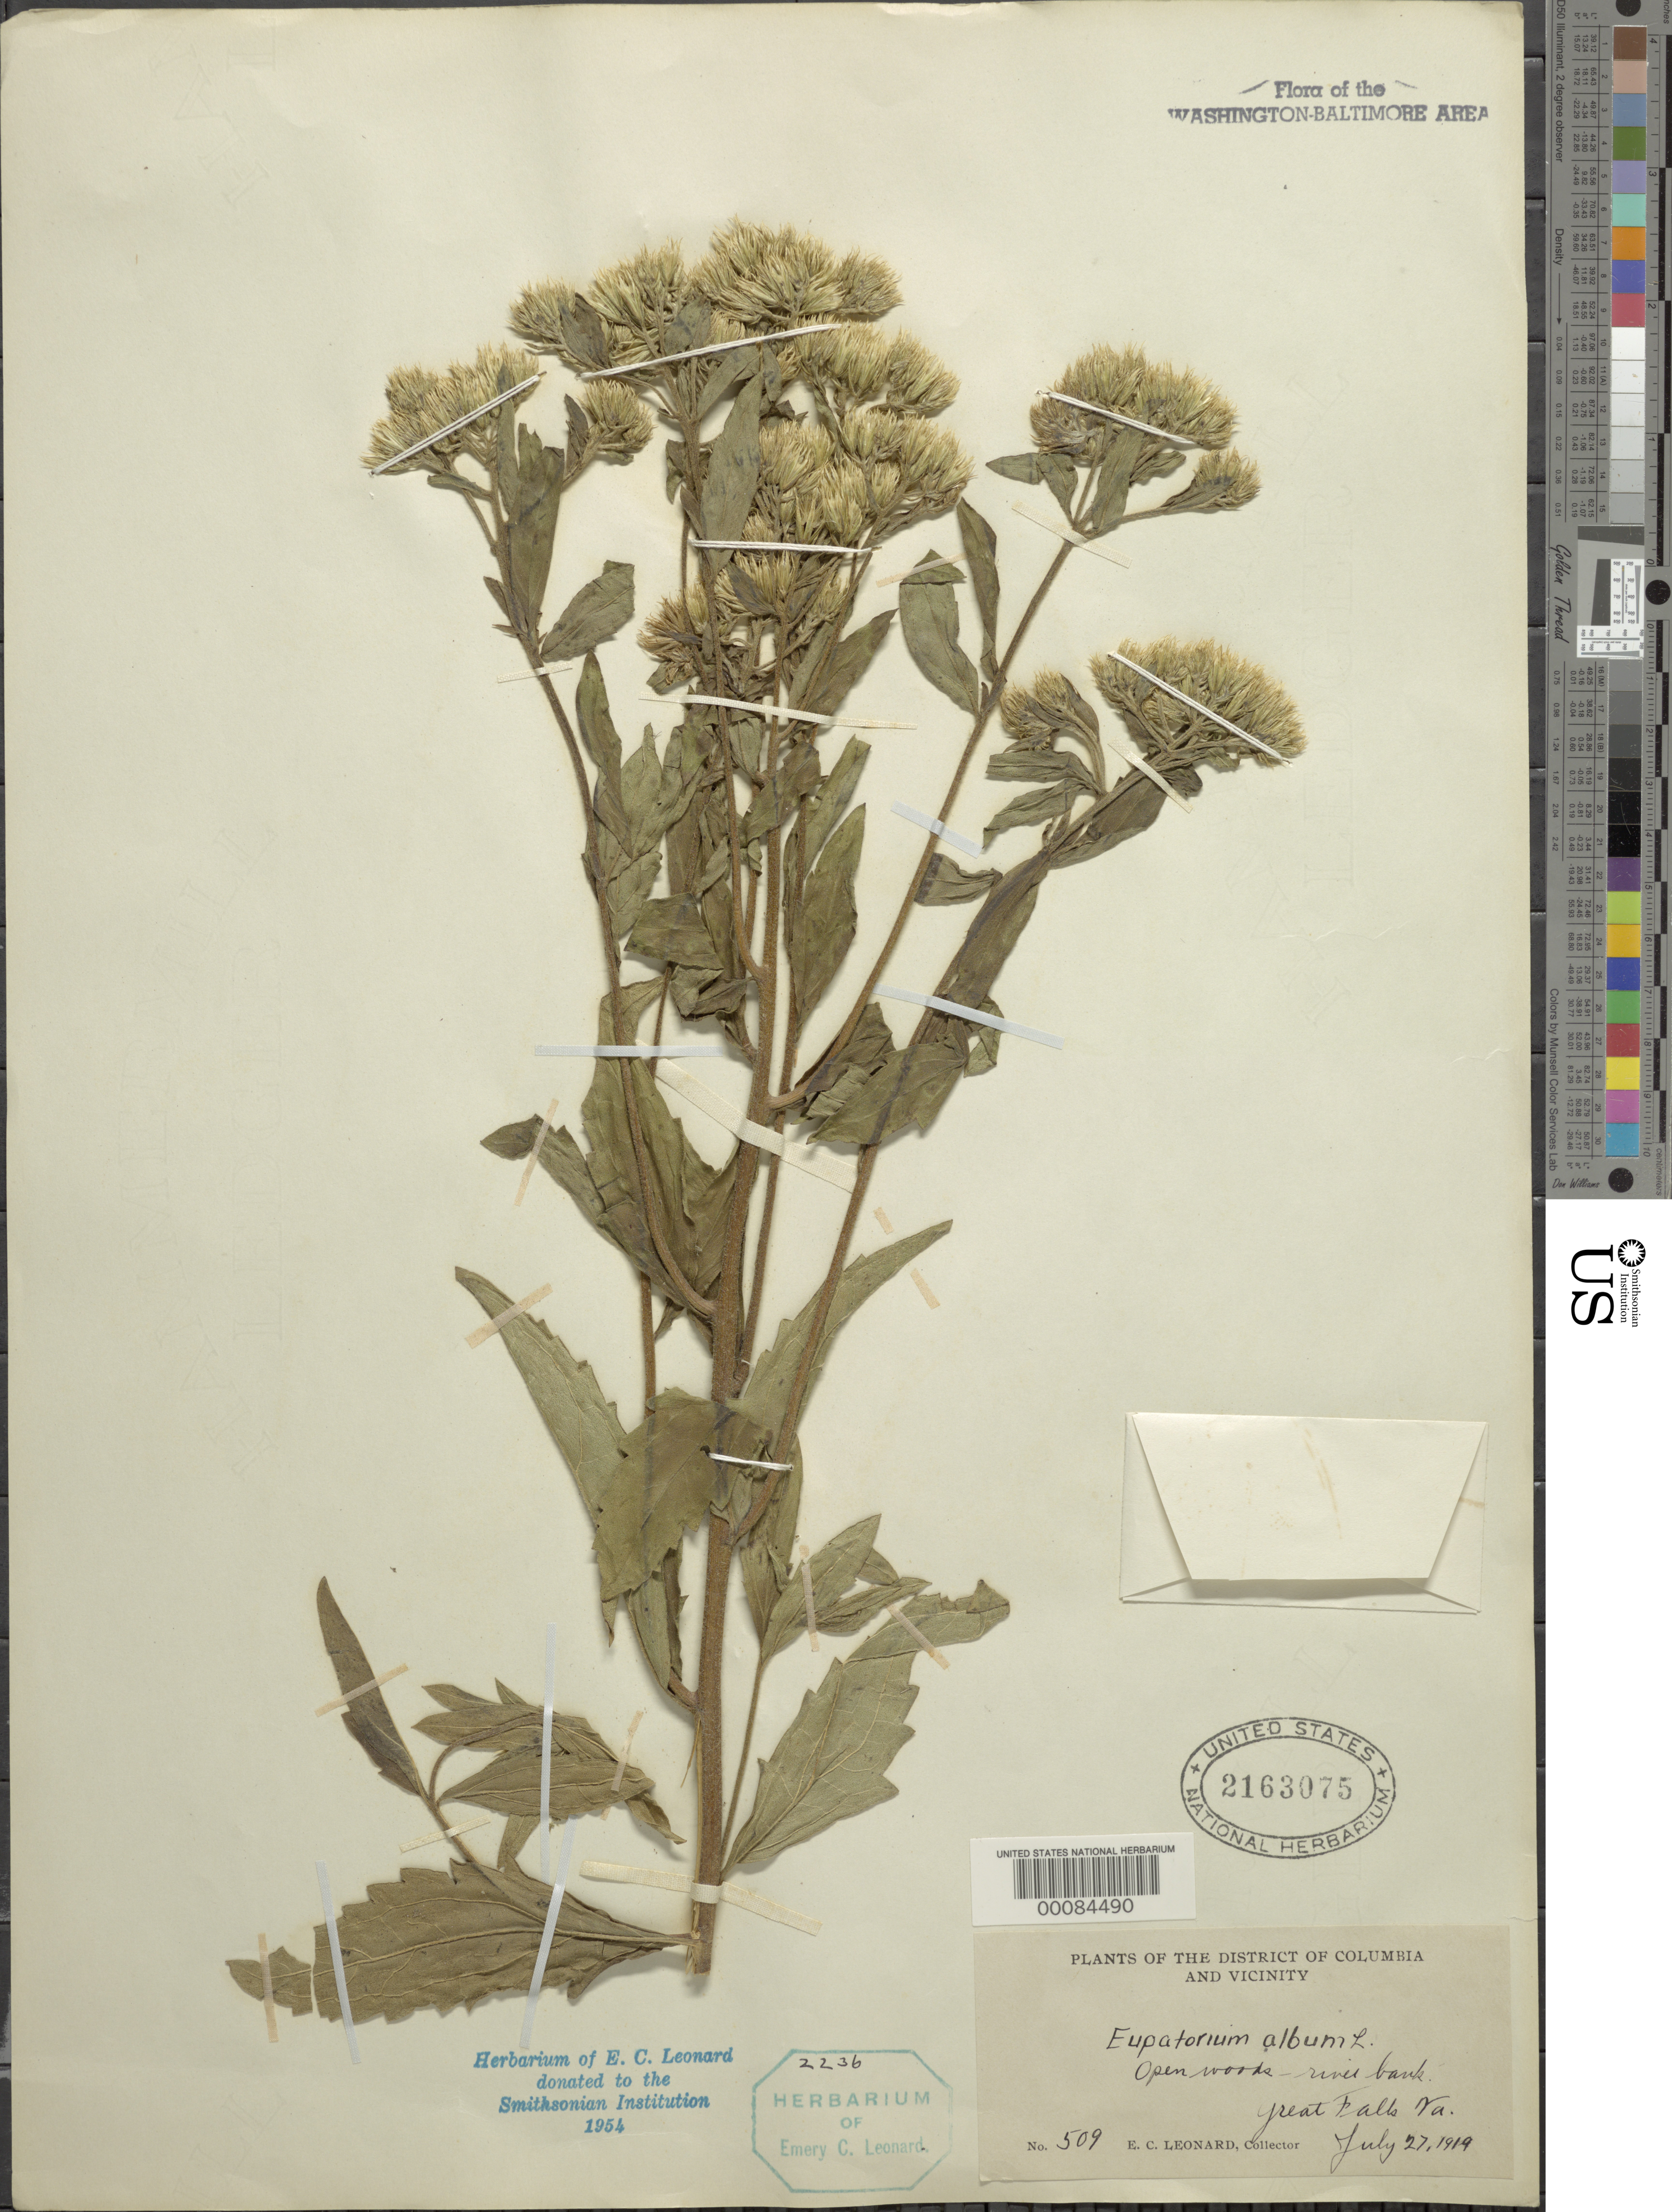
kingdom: Plantae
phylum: Tracheophyta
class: Magnoliopsida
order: Asterales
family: Asteraceae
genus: Eupatorium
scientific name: Eupatorium album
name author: L.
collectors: E. C. Leonard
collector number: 509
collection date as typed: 27 Jul 1919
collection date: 1919-07-27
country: United States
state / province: Virginia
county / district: Fairfax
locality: Great Falls C. & O. Canal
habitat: Open woods river bank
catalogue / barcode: US 2163075